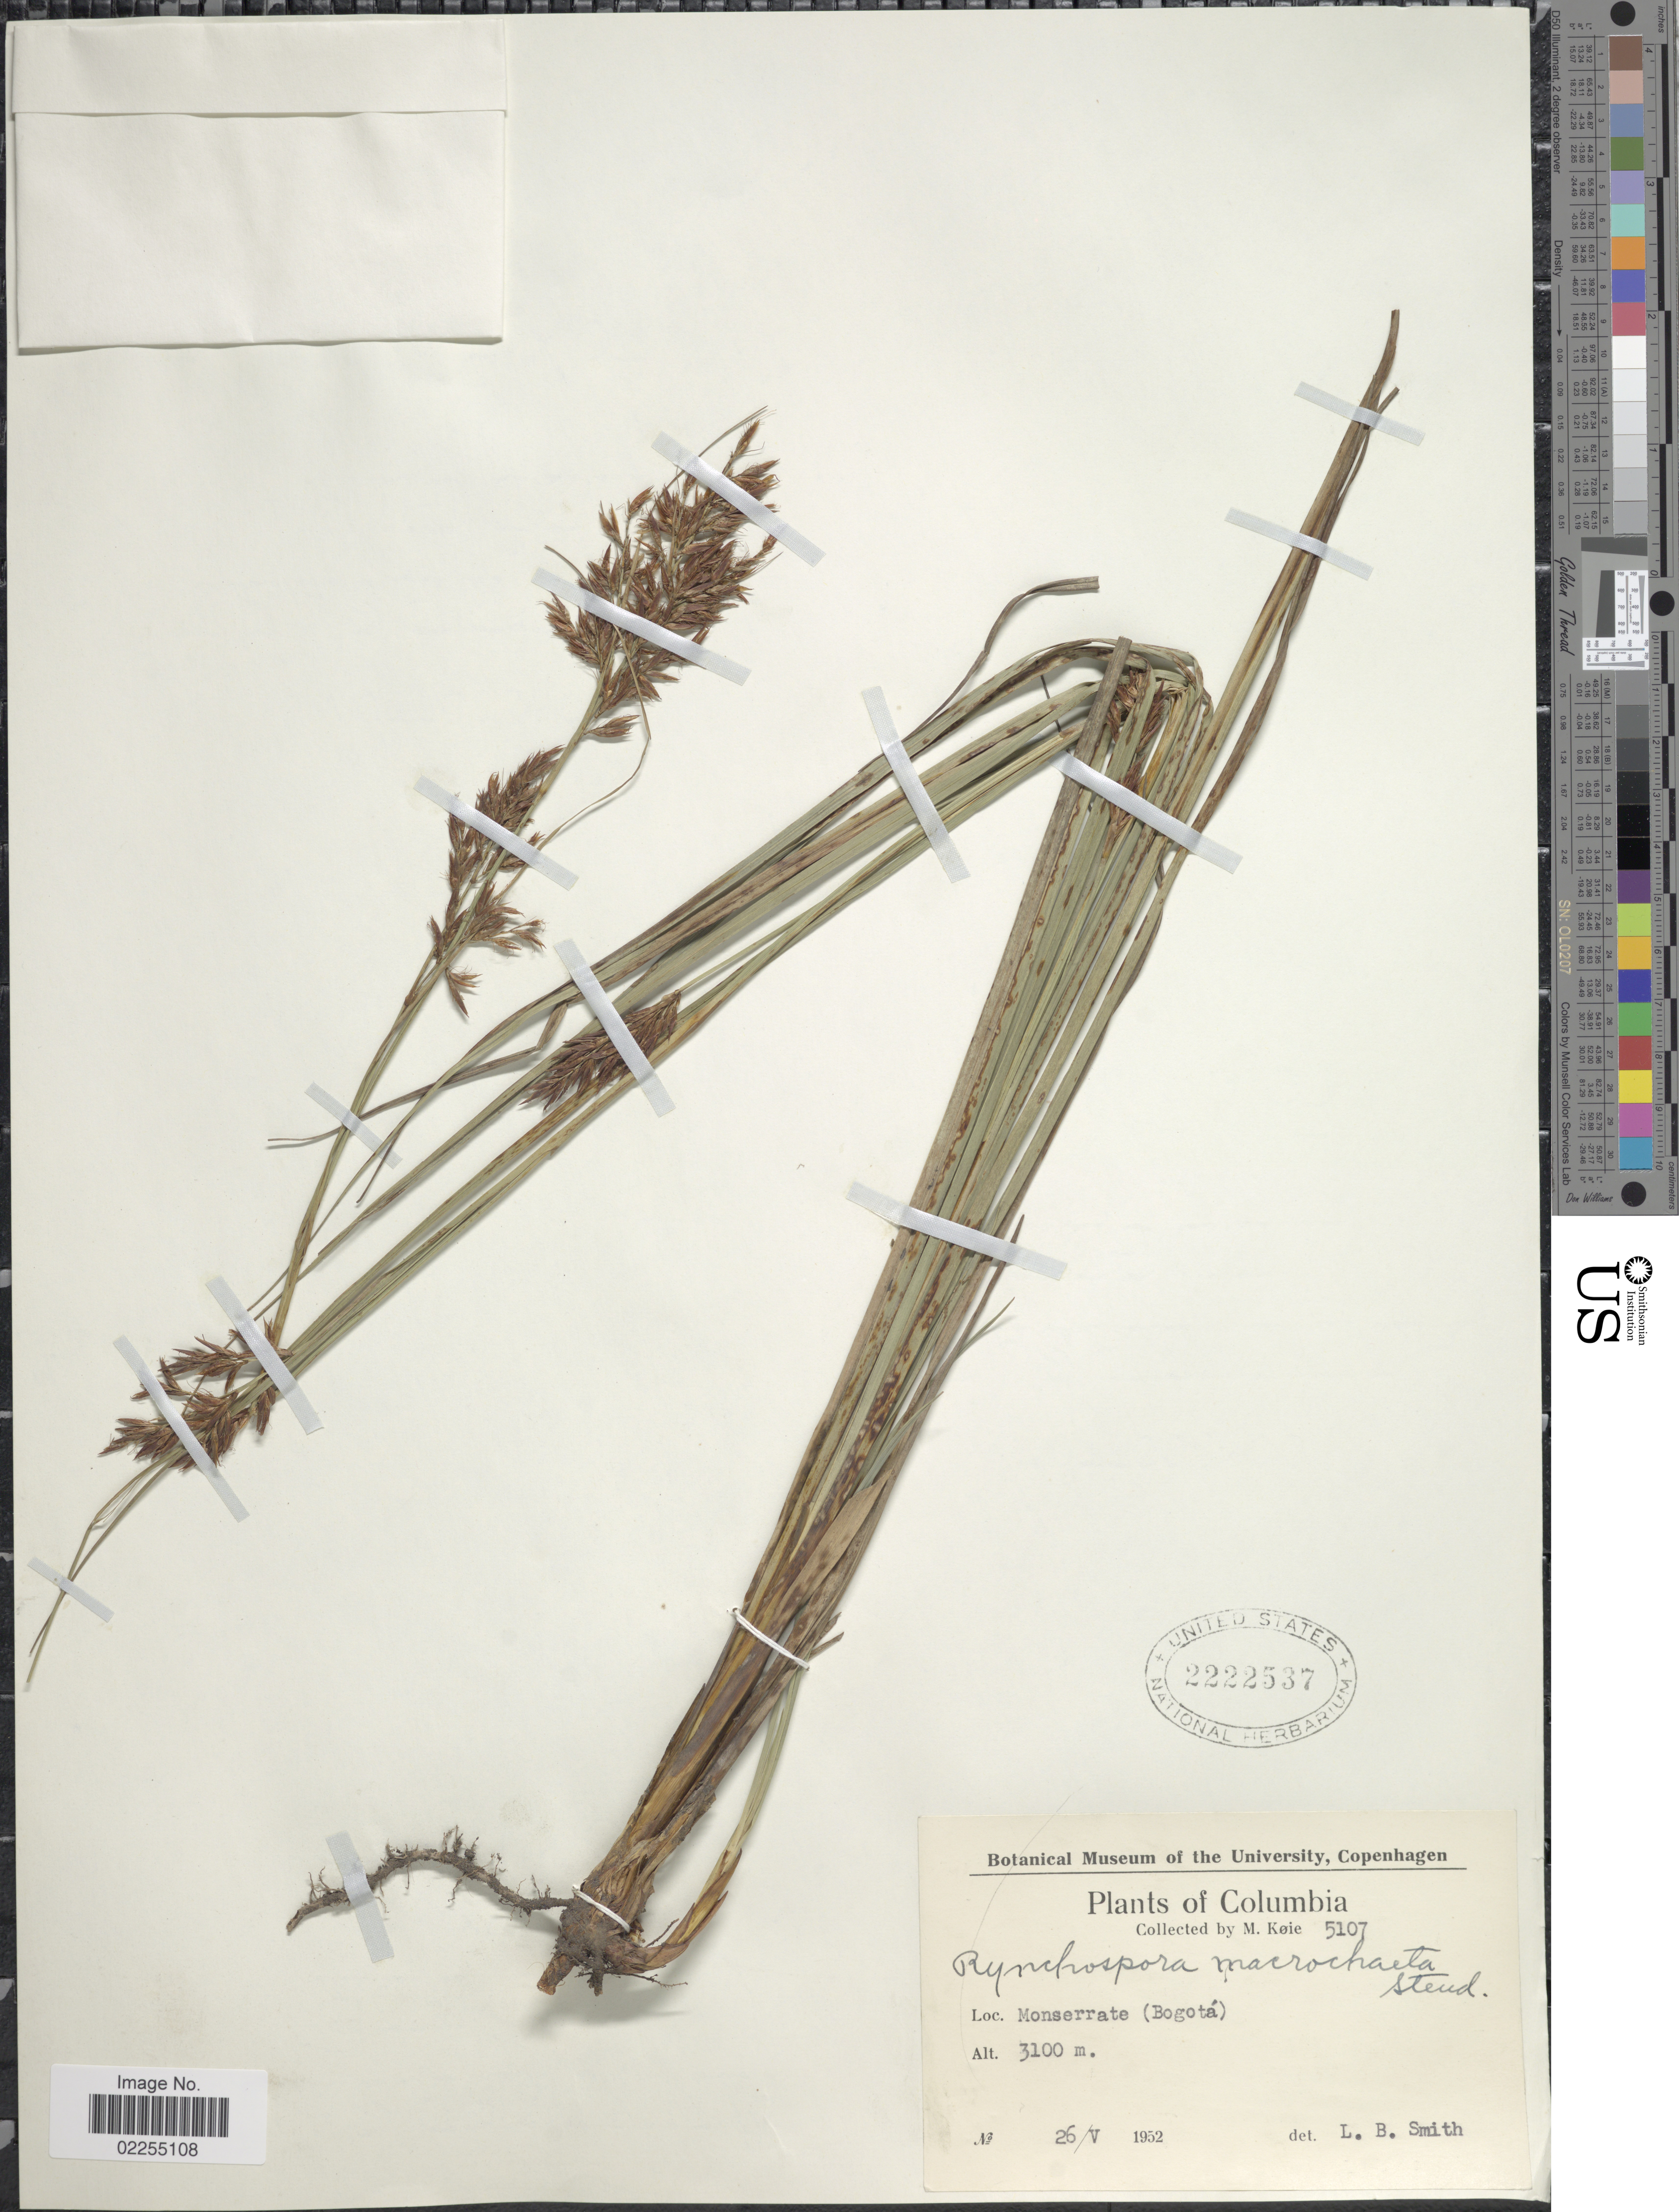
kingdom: Plantae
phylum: Tracheophyta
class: Liliopsida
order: Poales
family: Cyperaceae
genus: Rhynchospora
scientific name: Rhynchospora macrochaeta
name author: Steud. ex Boeckeler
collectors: M. Köie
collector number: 5107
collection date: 1952-05-26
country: Colombia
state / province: Bogota D.C.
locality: Monserrate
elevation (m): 3100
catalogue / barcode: US 2222537